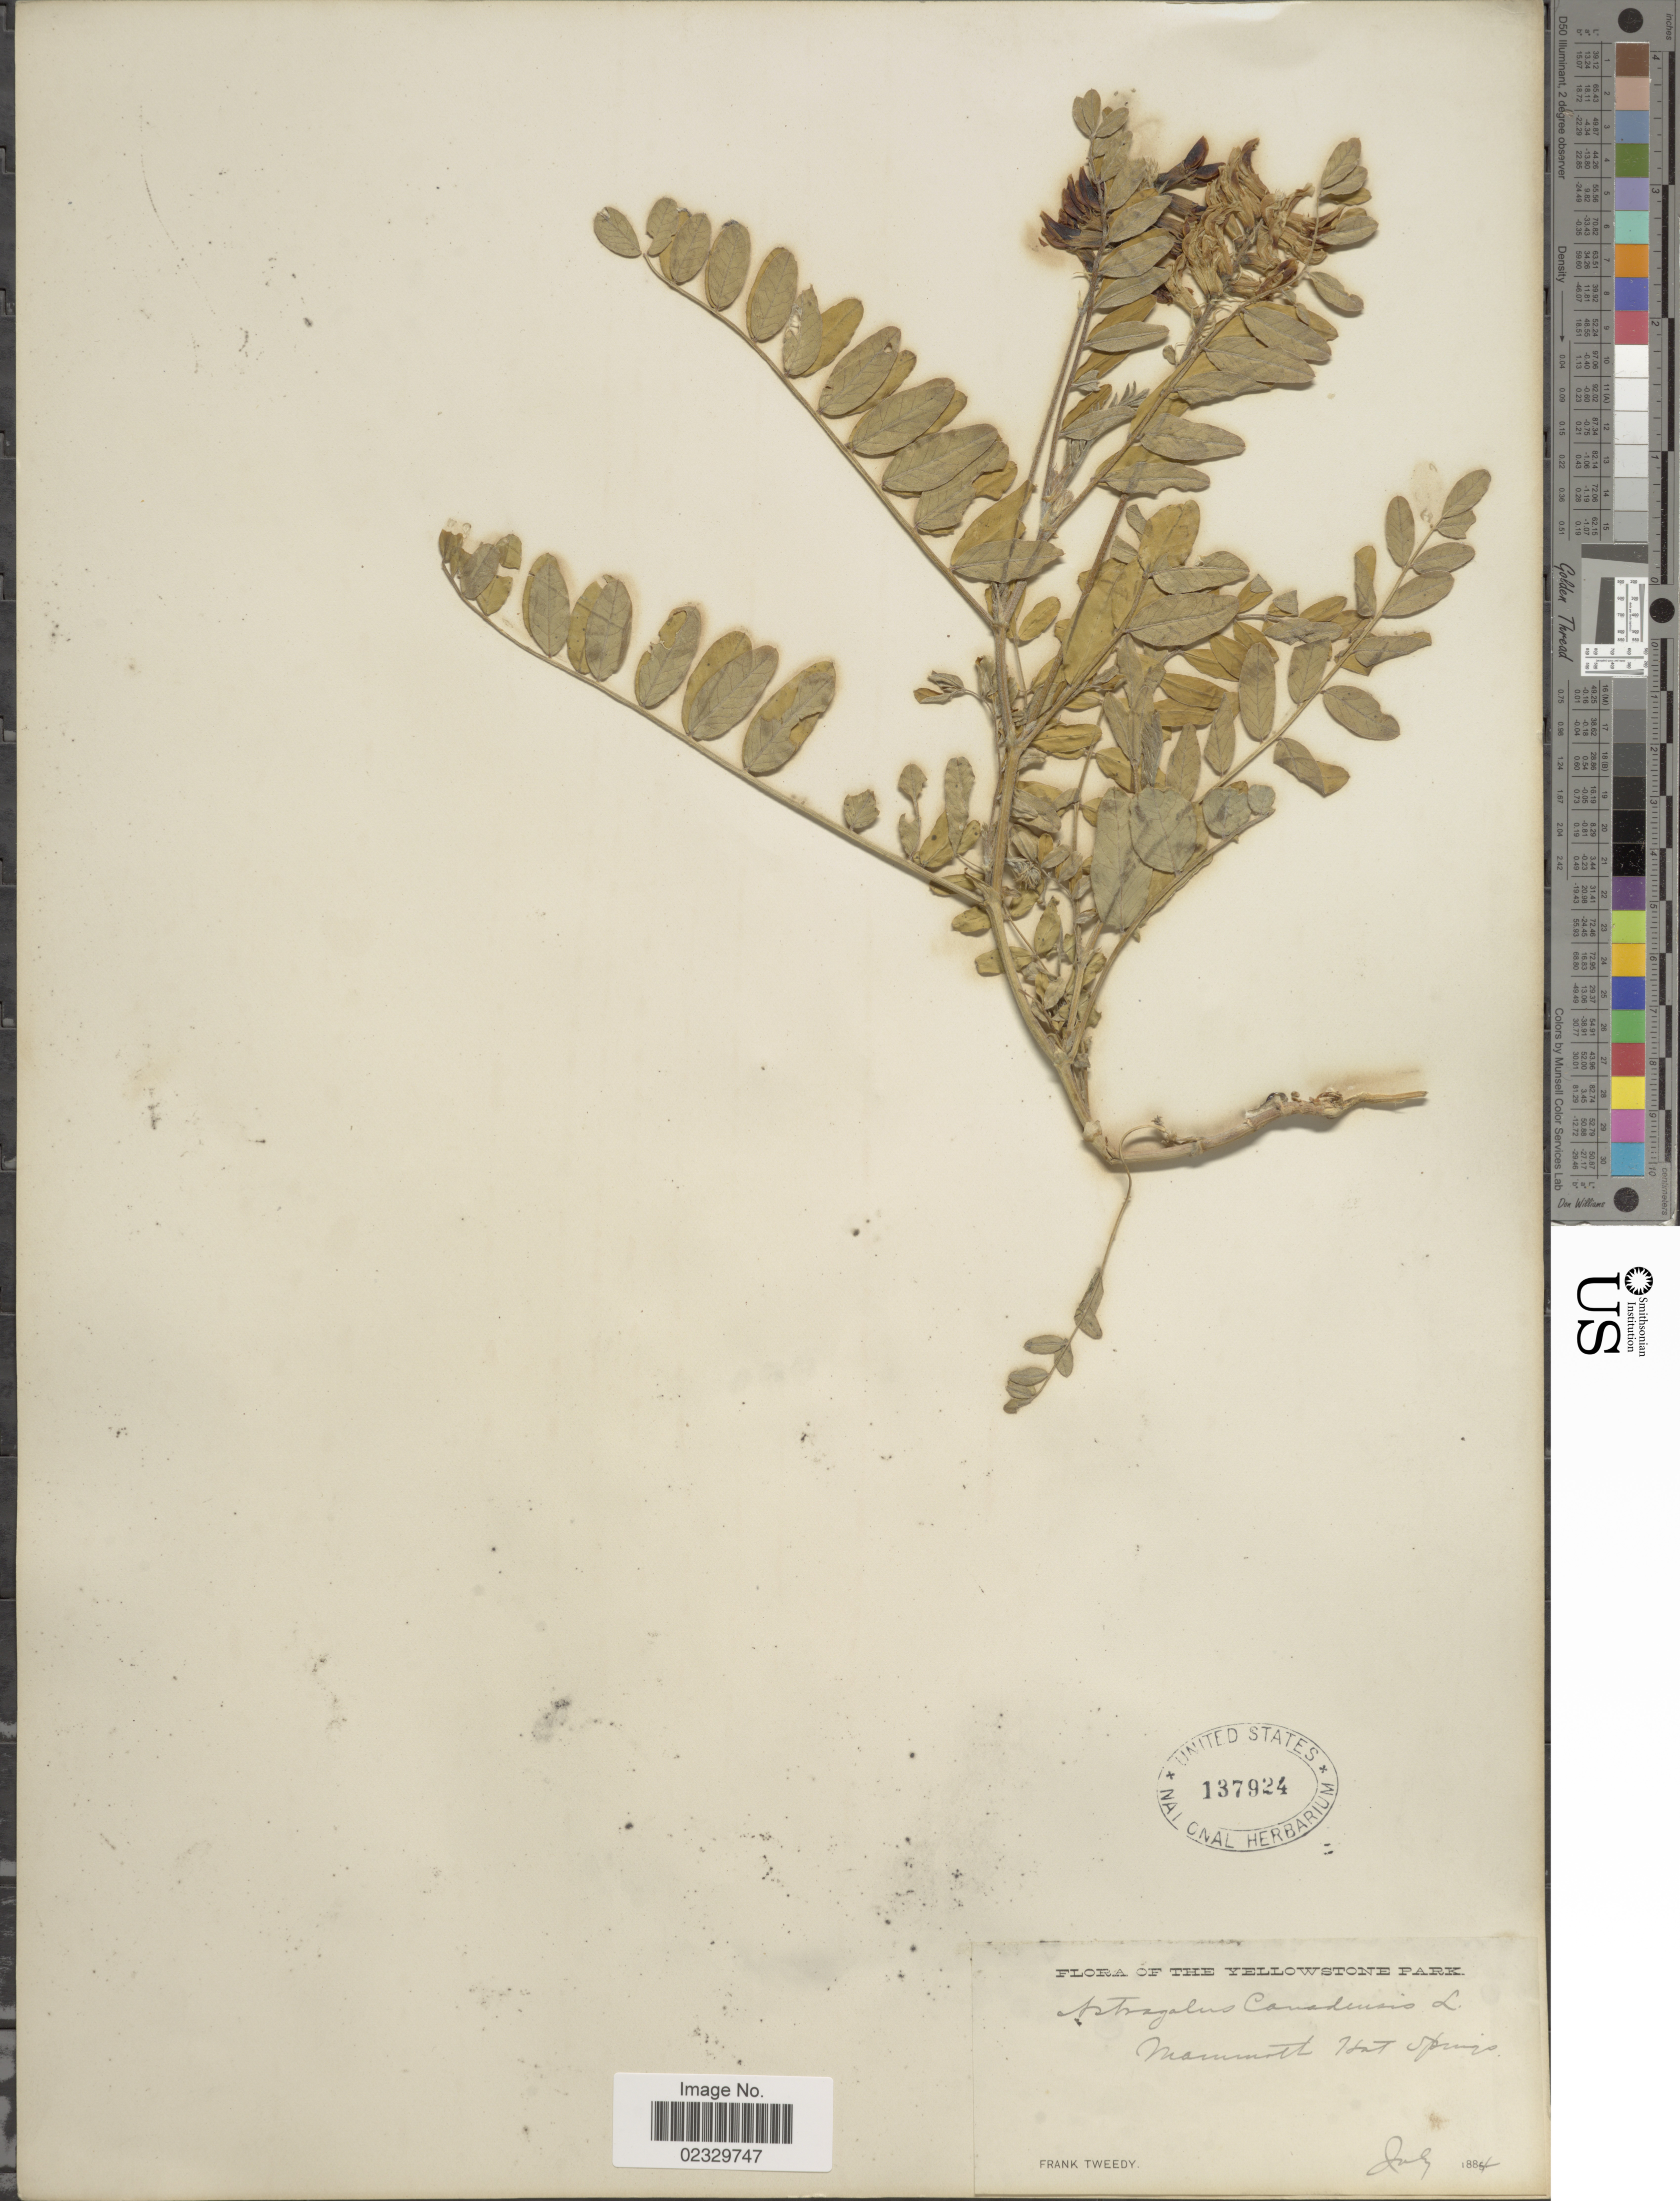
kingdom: Plantae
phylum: Tracheophyta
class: Magnoliopsida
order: Fabales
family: Fabaceae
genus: Astragalus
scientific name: Astragalus canadensis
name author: L.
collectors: F. Tweedy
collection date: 1884-07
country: United States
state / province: Wyoming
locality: The Yellowstone Park, Mammoth Hot Springs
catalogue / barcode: US 137924